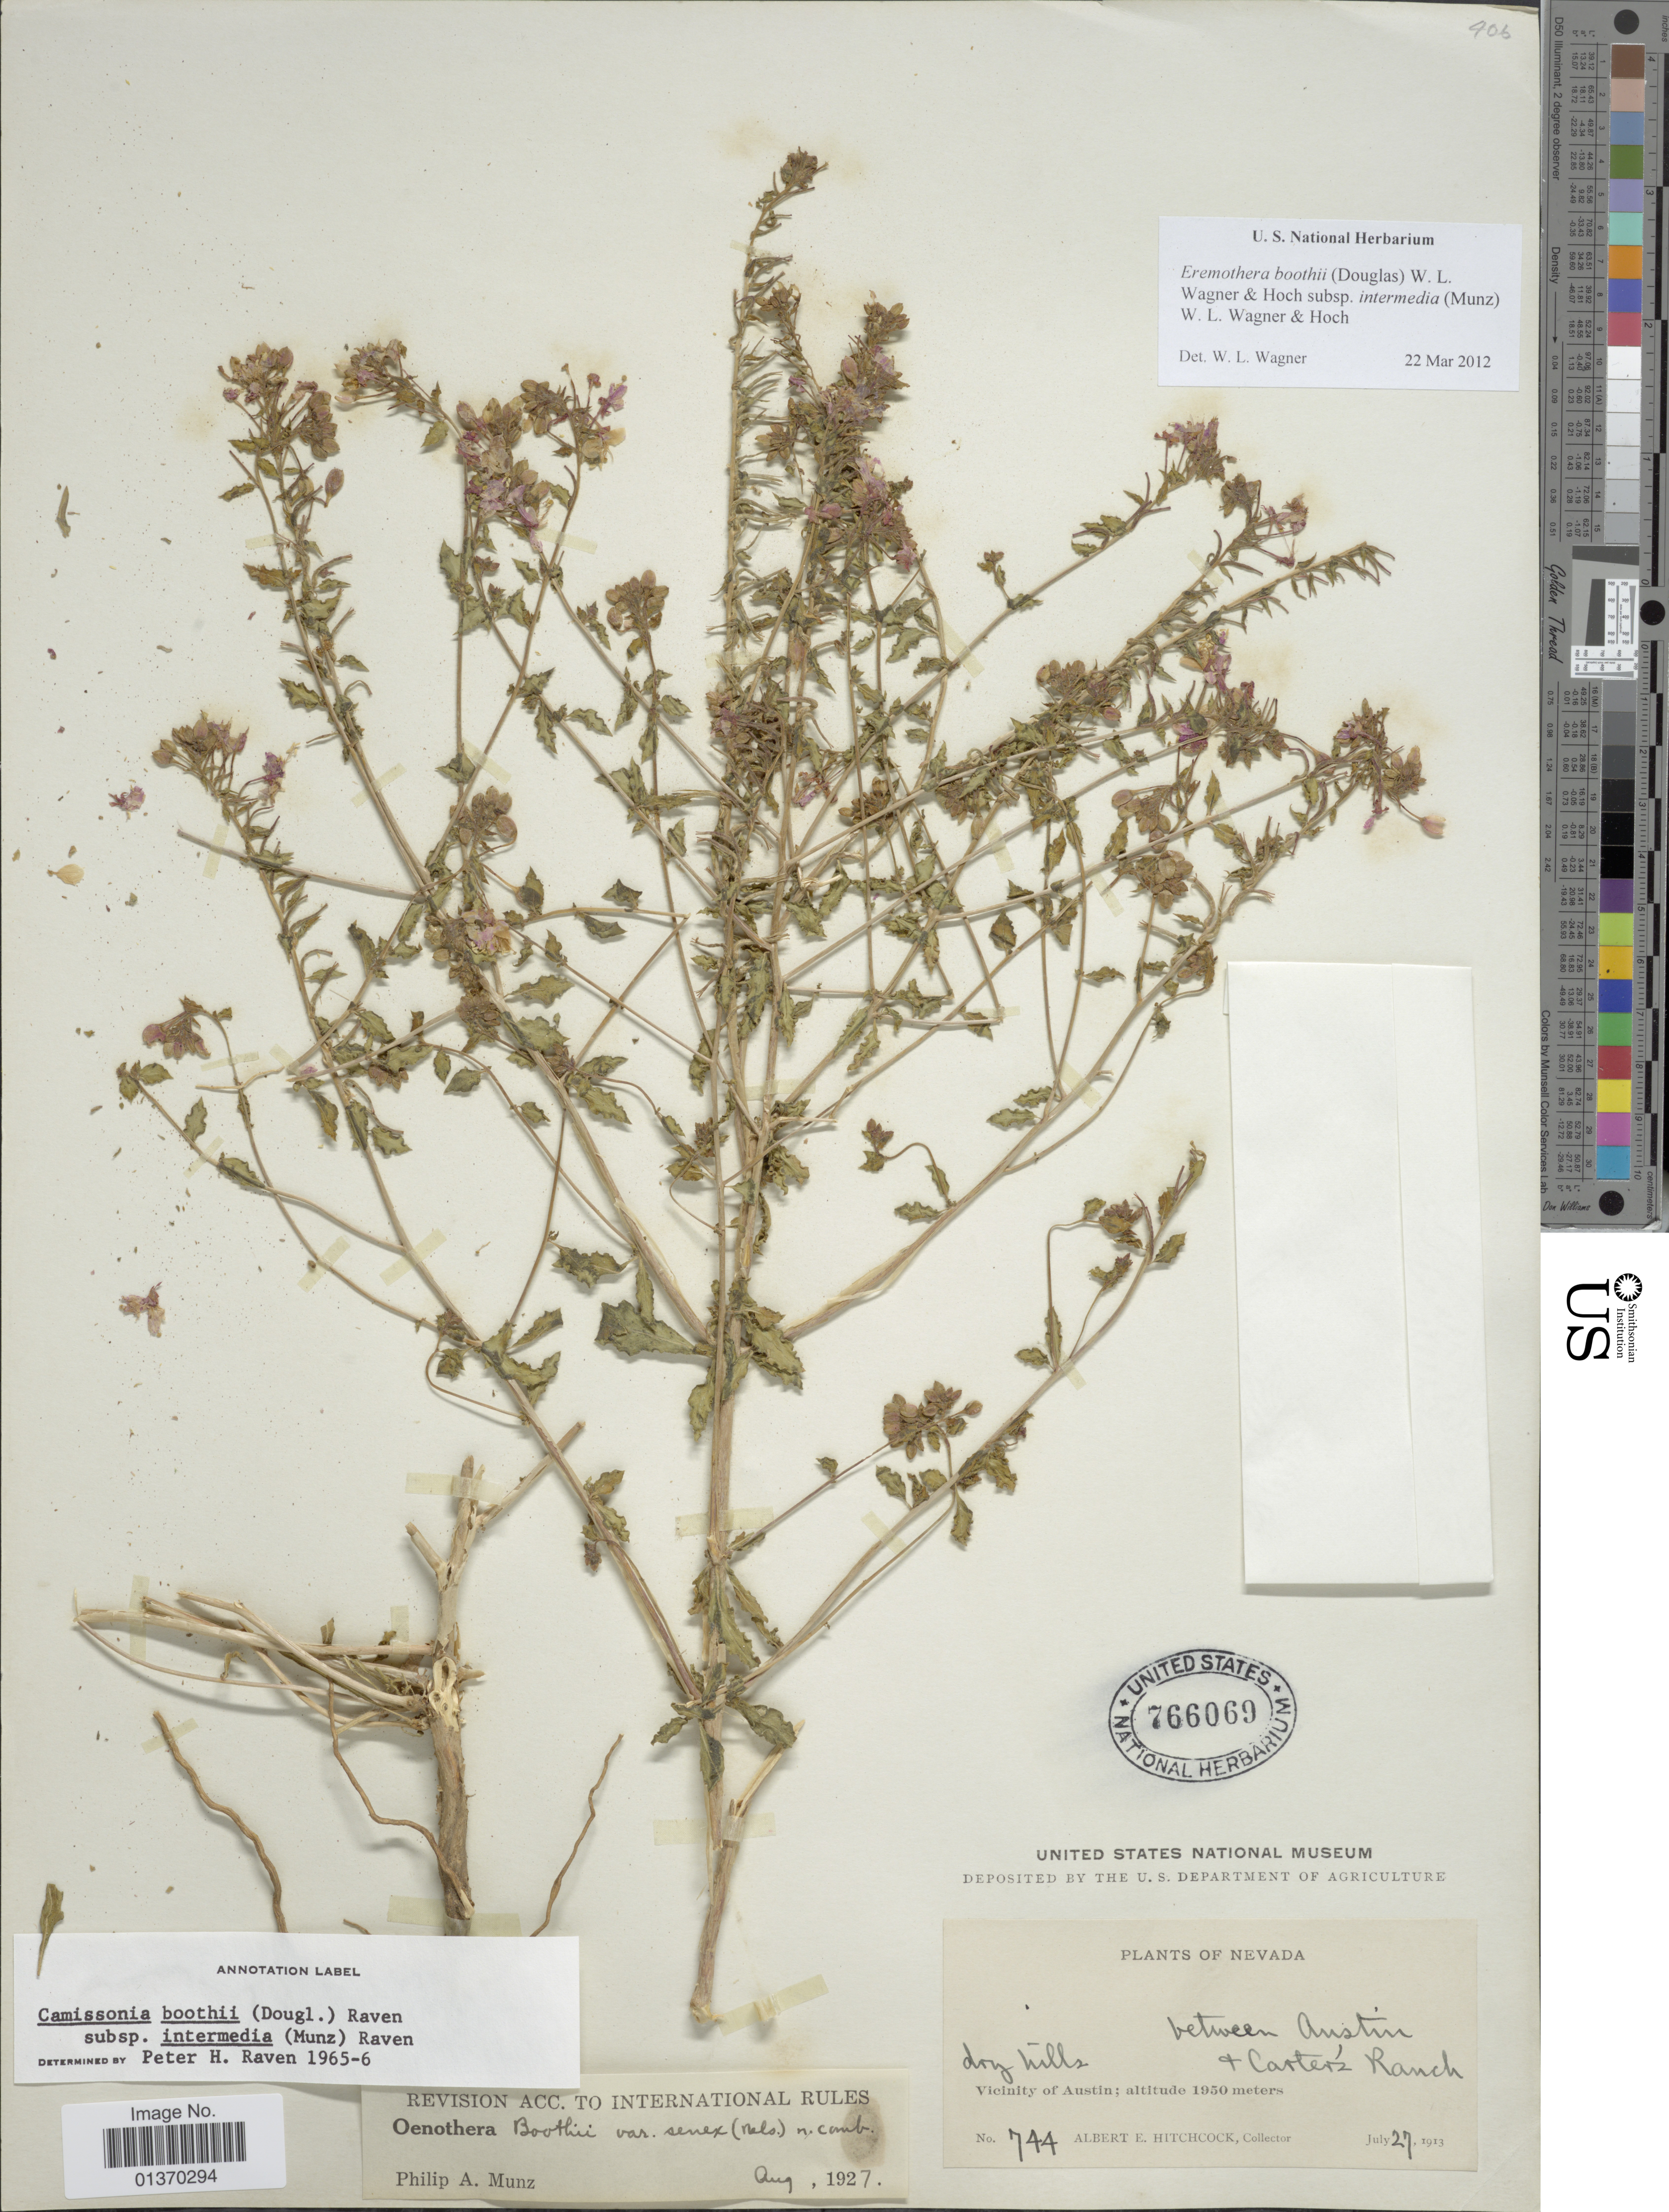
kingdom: Plantae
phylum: Tracheophyta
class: Magnoliopsida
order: Myrtales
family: Onagraceae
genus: Eremothera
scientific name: Eremothera boothii subsp. intermedia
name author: (Munz) W.L. Wagner & Hoch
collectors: A. Hitchcock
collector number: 744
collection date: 1913-07-27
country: United States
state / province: Nevada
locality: Vicinity of Austin. Between Austin & Carter's Ranch.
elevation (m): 1950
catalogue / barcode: US 766069